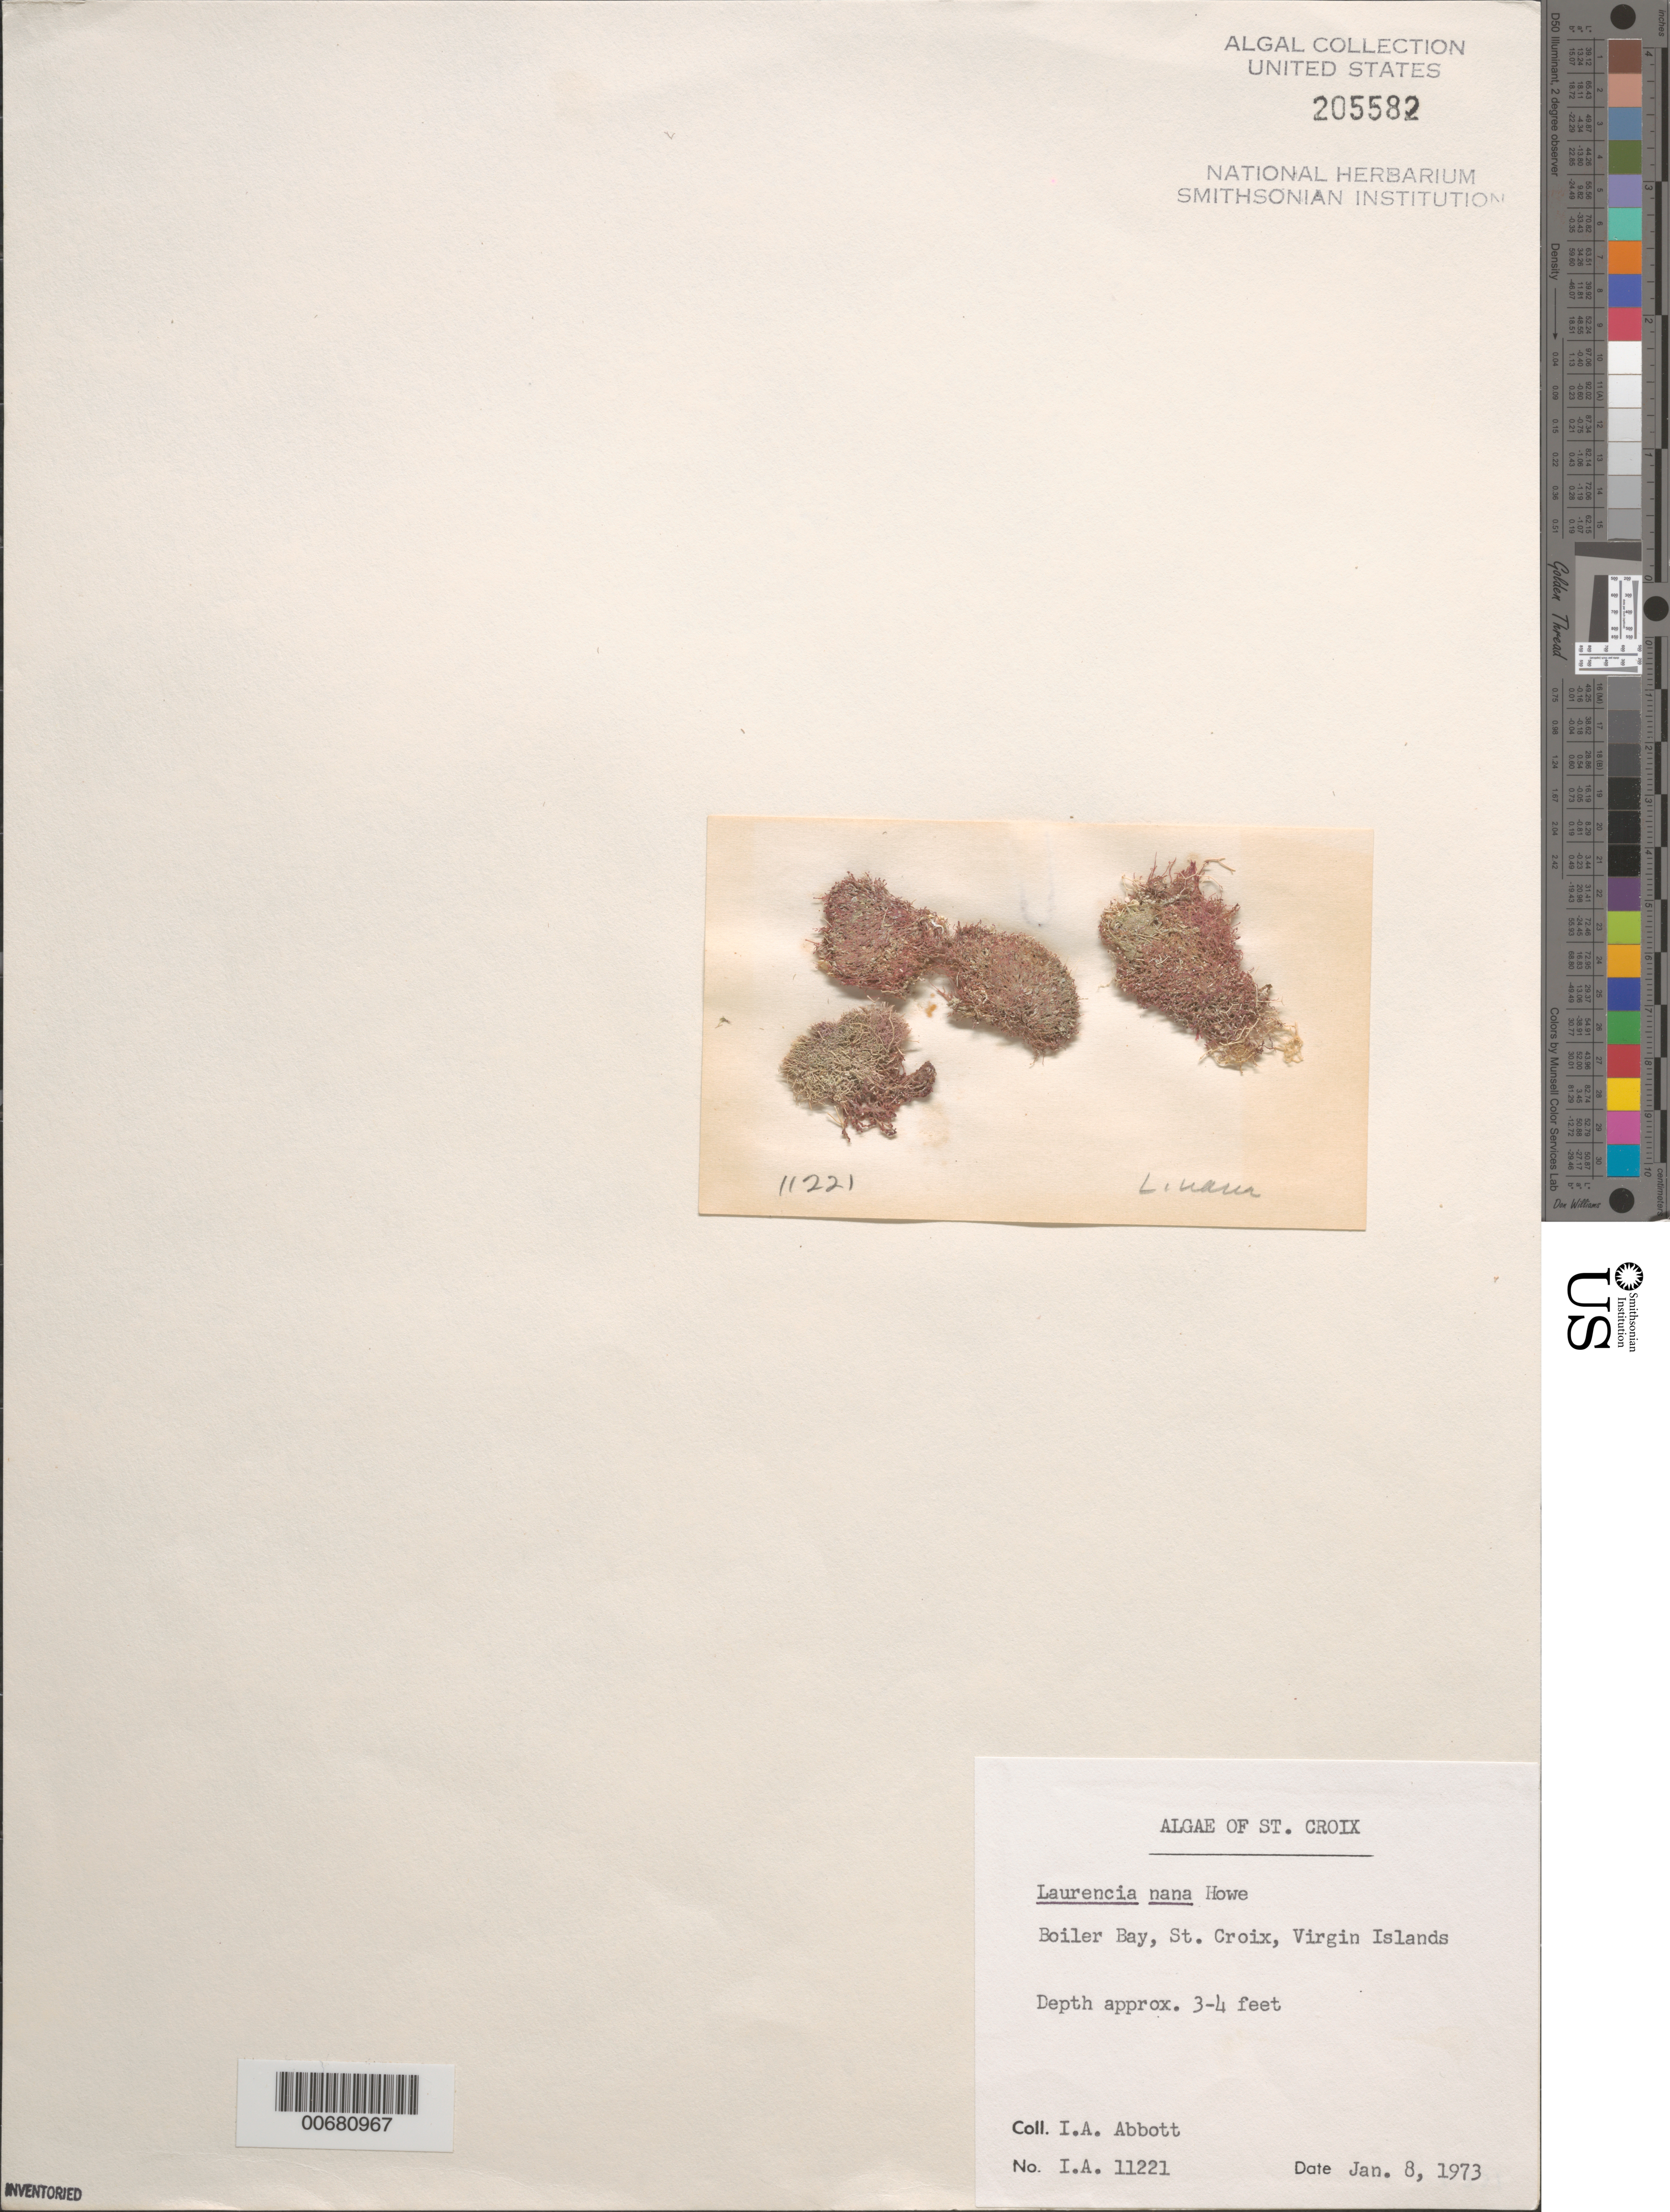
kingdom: Plantae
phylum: Rhodophyta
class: Florideophyceae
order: Ceramiales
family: Rhodomelaceae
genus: Laurencia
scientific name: Laurencia nana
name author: M. Howe in Britton & Millsp.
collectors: I. A. Abbott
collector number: IAA 11221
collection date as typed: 08 Jan 1973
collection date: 1973-01-08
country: U.S. Virgin Islands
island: St. Croix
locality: Boiler Bay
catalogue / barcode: US 205582